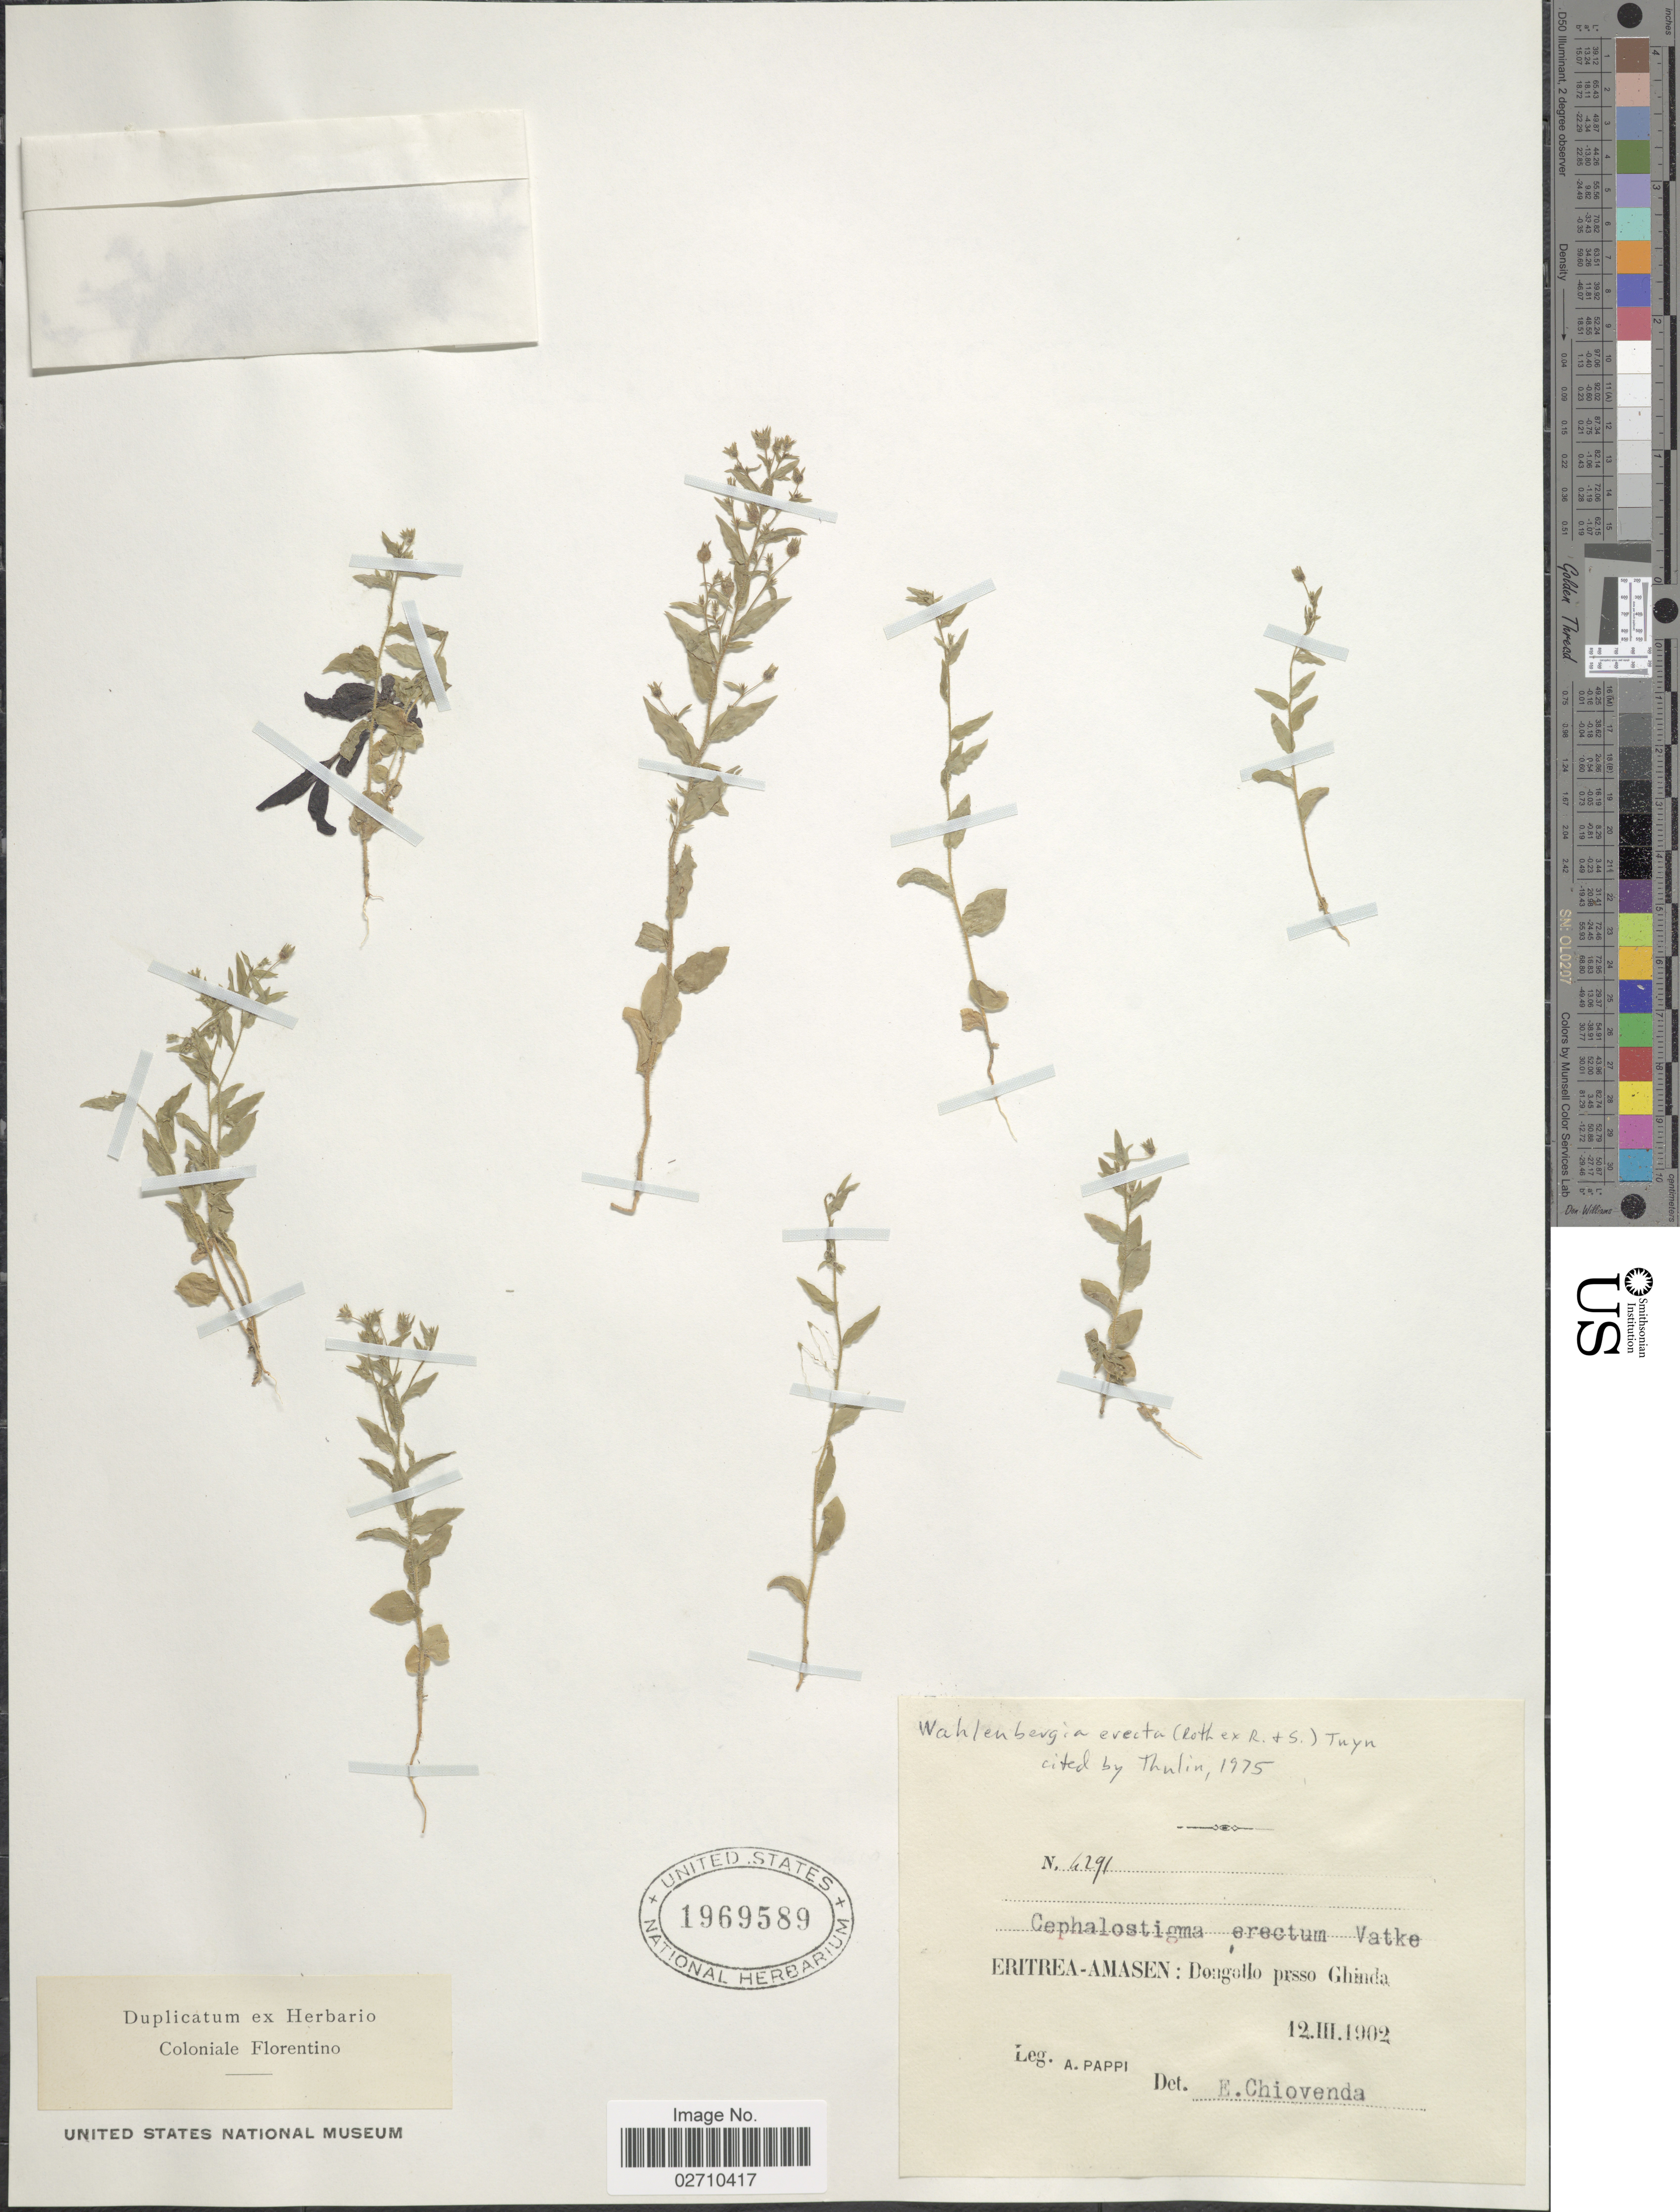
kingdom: Plantae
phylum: Tracheophyta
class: Magnoliopsida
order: Asterales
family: Campanulaceae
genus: Wahlenbergia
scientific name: Wahlenbergia erecta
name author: (Roth ex Schult.) Tuyn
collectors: A. Pappi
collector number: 4291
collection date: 1902-03-12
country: Eritrea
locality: Amasen: Dongollo presso Ghinda.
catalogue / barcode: US 1969589